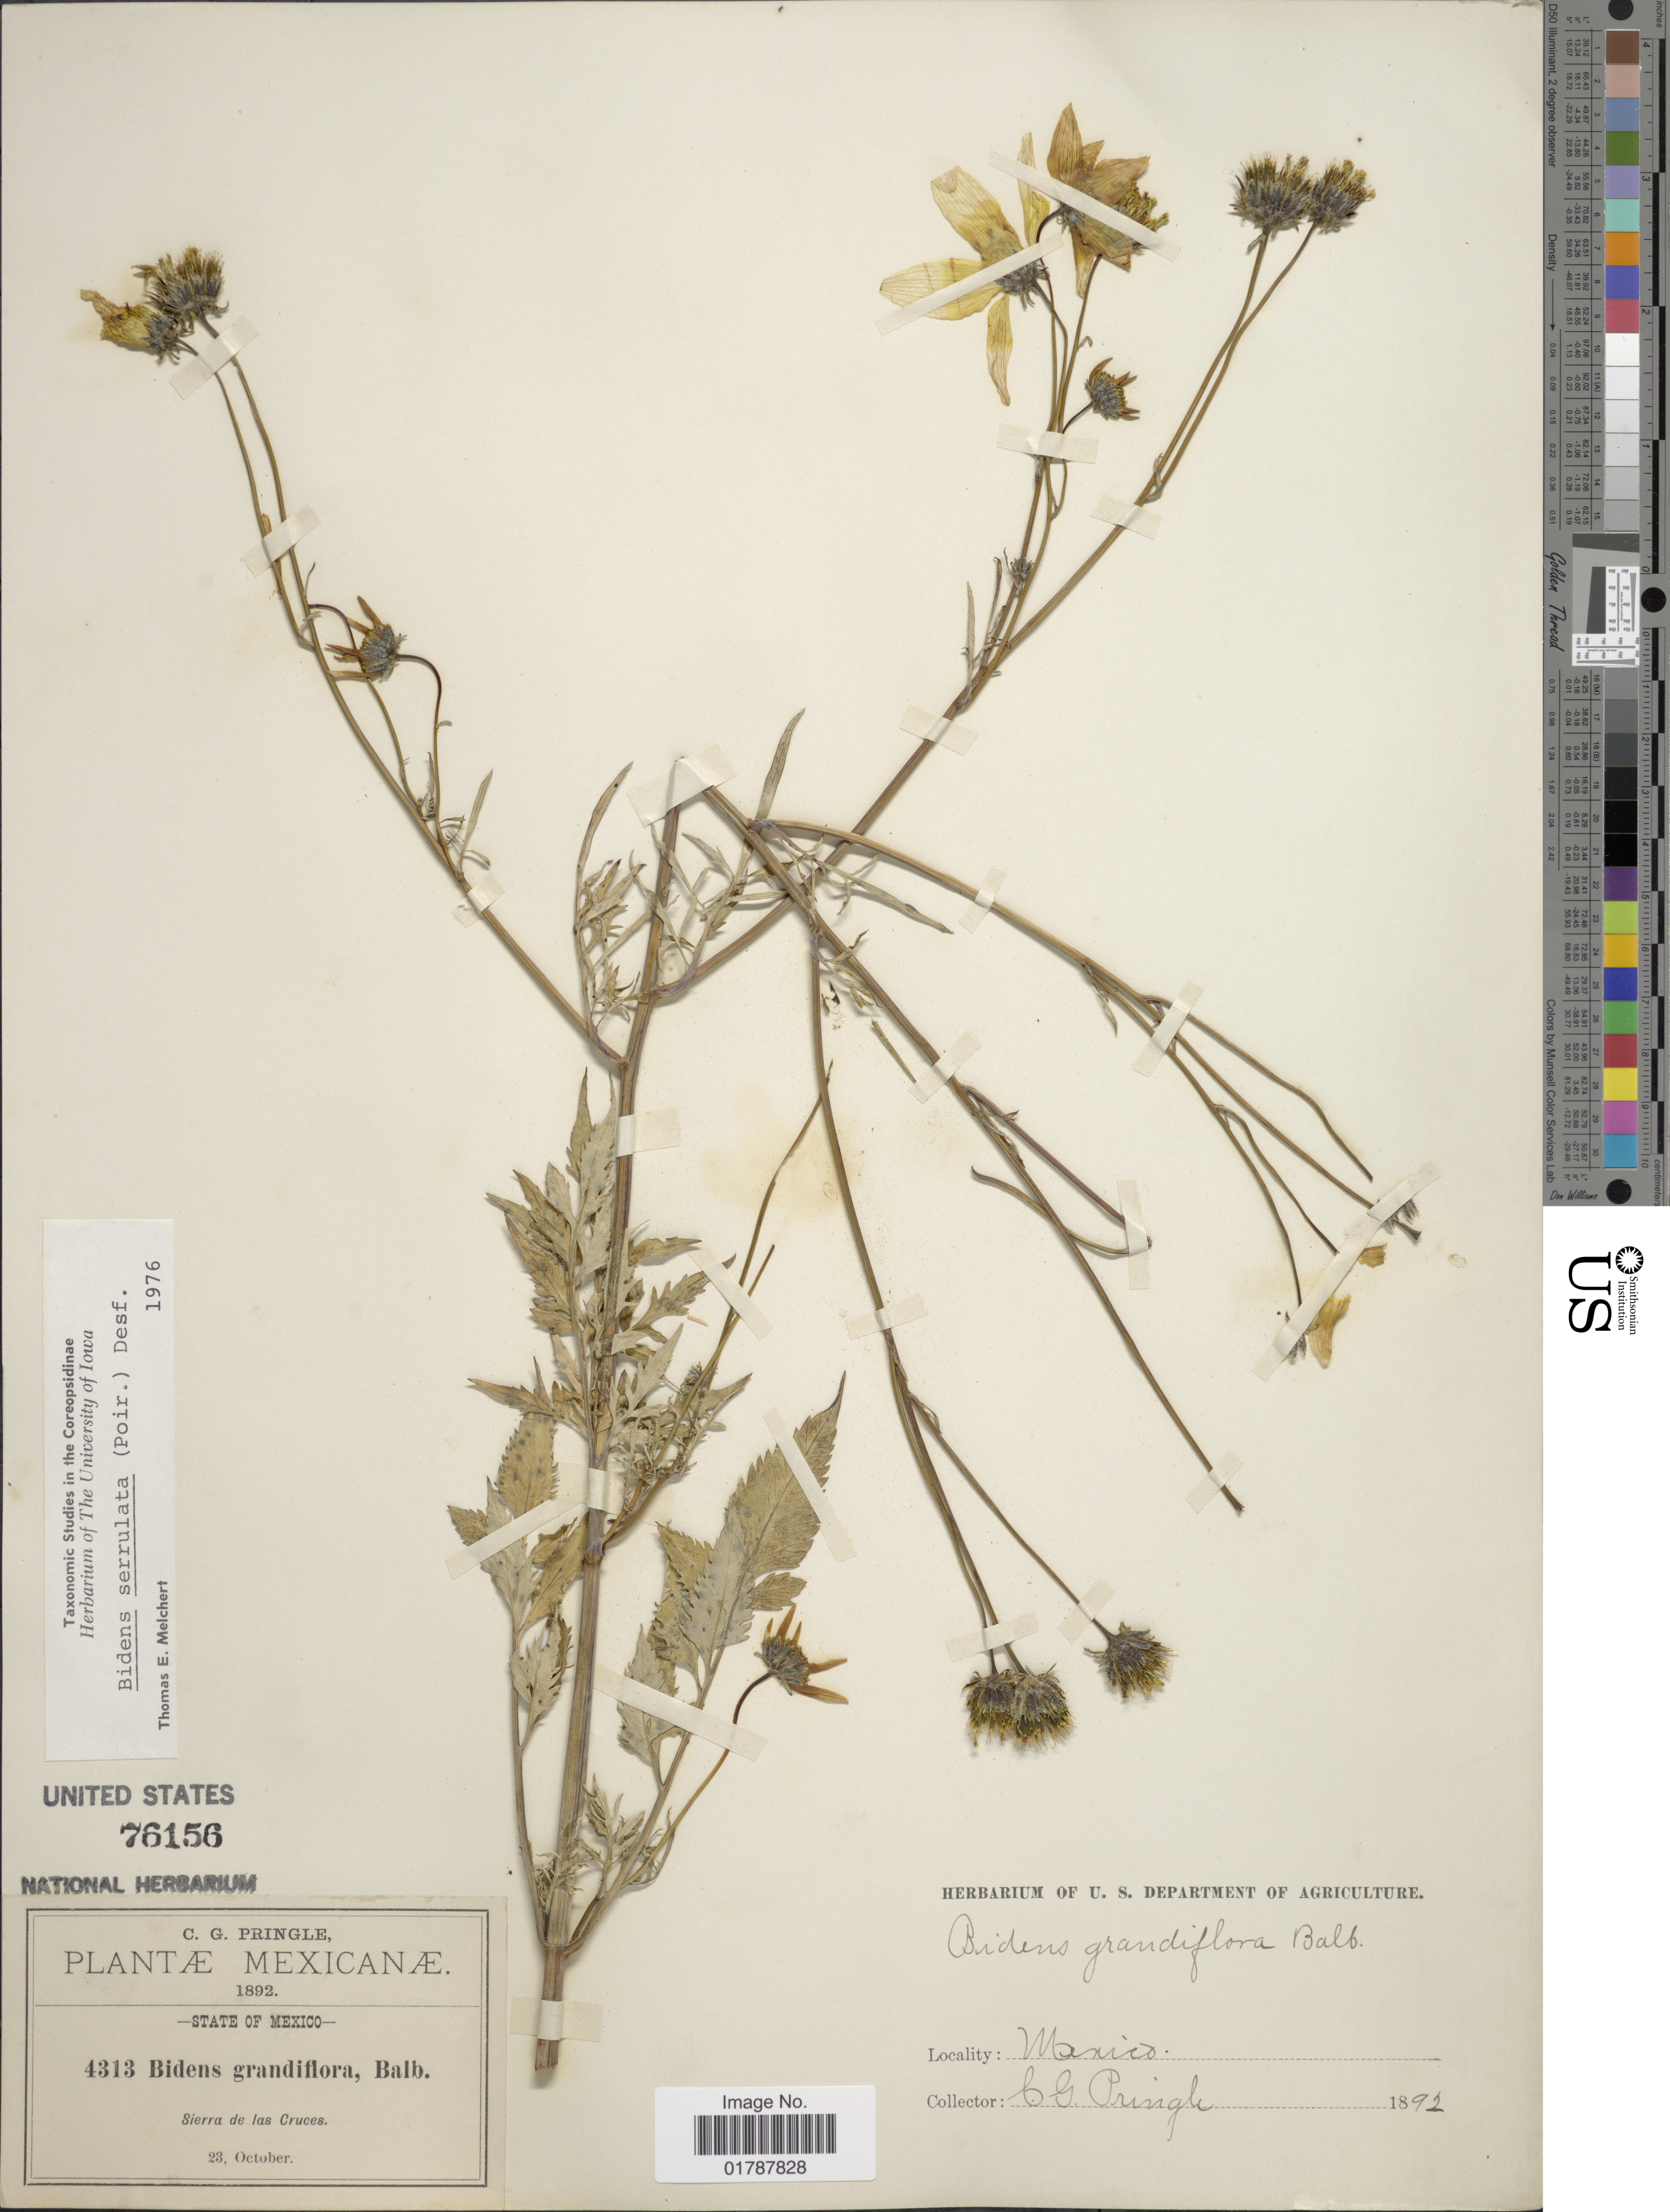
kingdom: Plantae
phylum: Tracheophyta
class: Magnoliopsida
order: Asterales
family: Asteraceae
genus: Bidens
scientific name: Bidens serrulata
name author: (Poir.) Desf.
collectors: C. G. Pringle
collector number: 4313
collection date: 1892-10-23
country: Mexico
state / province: México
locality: State of Mexico, Sierra de las Cruces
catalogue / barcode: US 76156